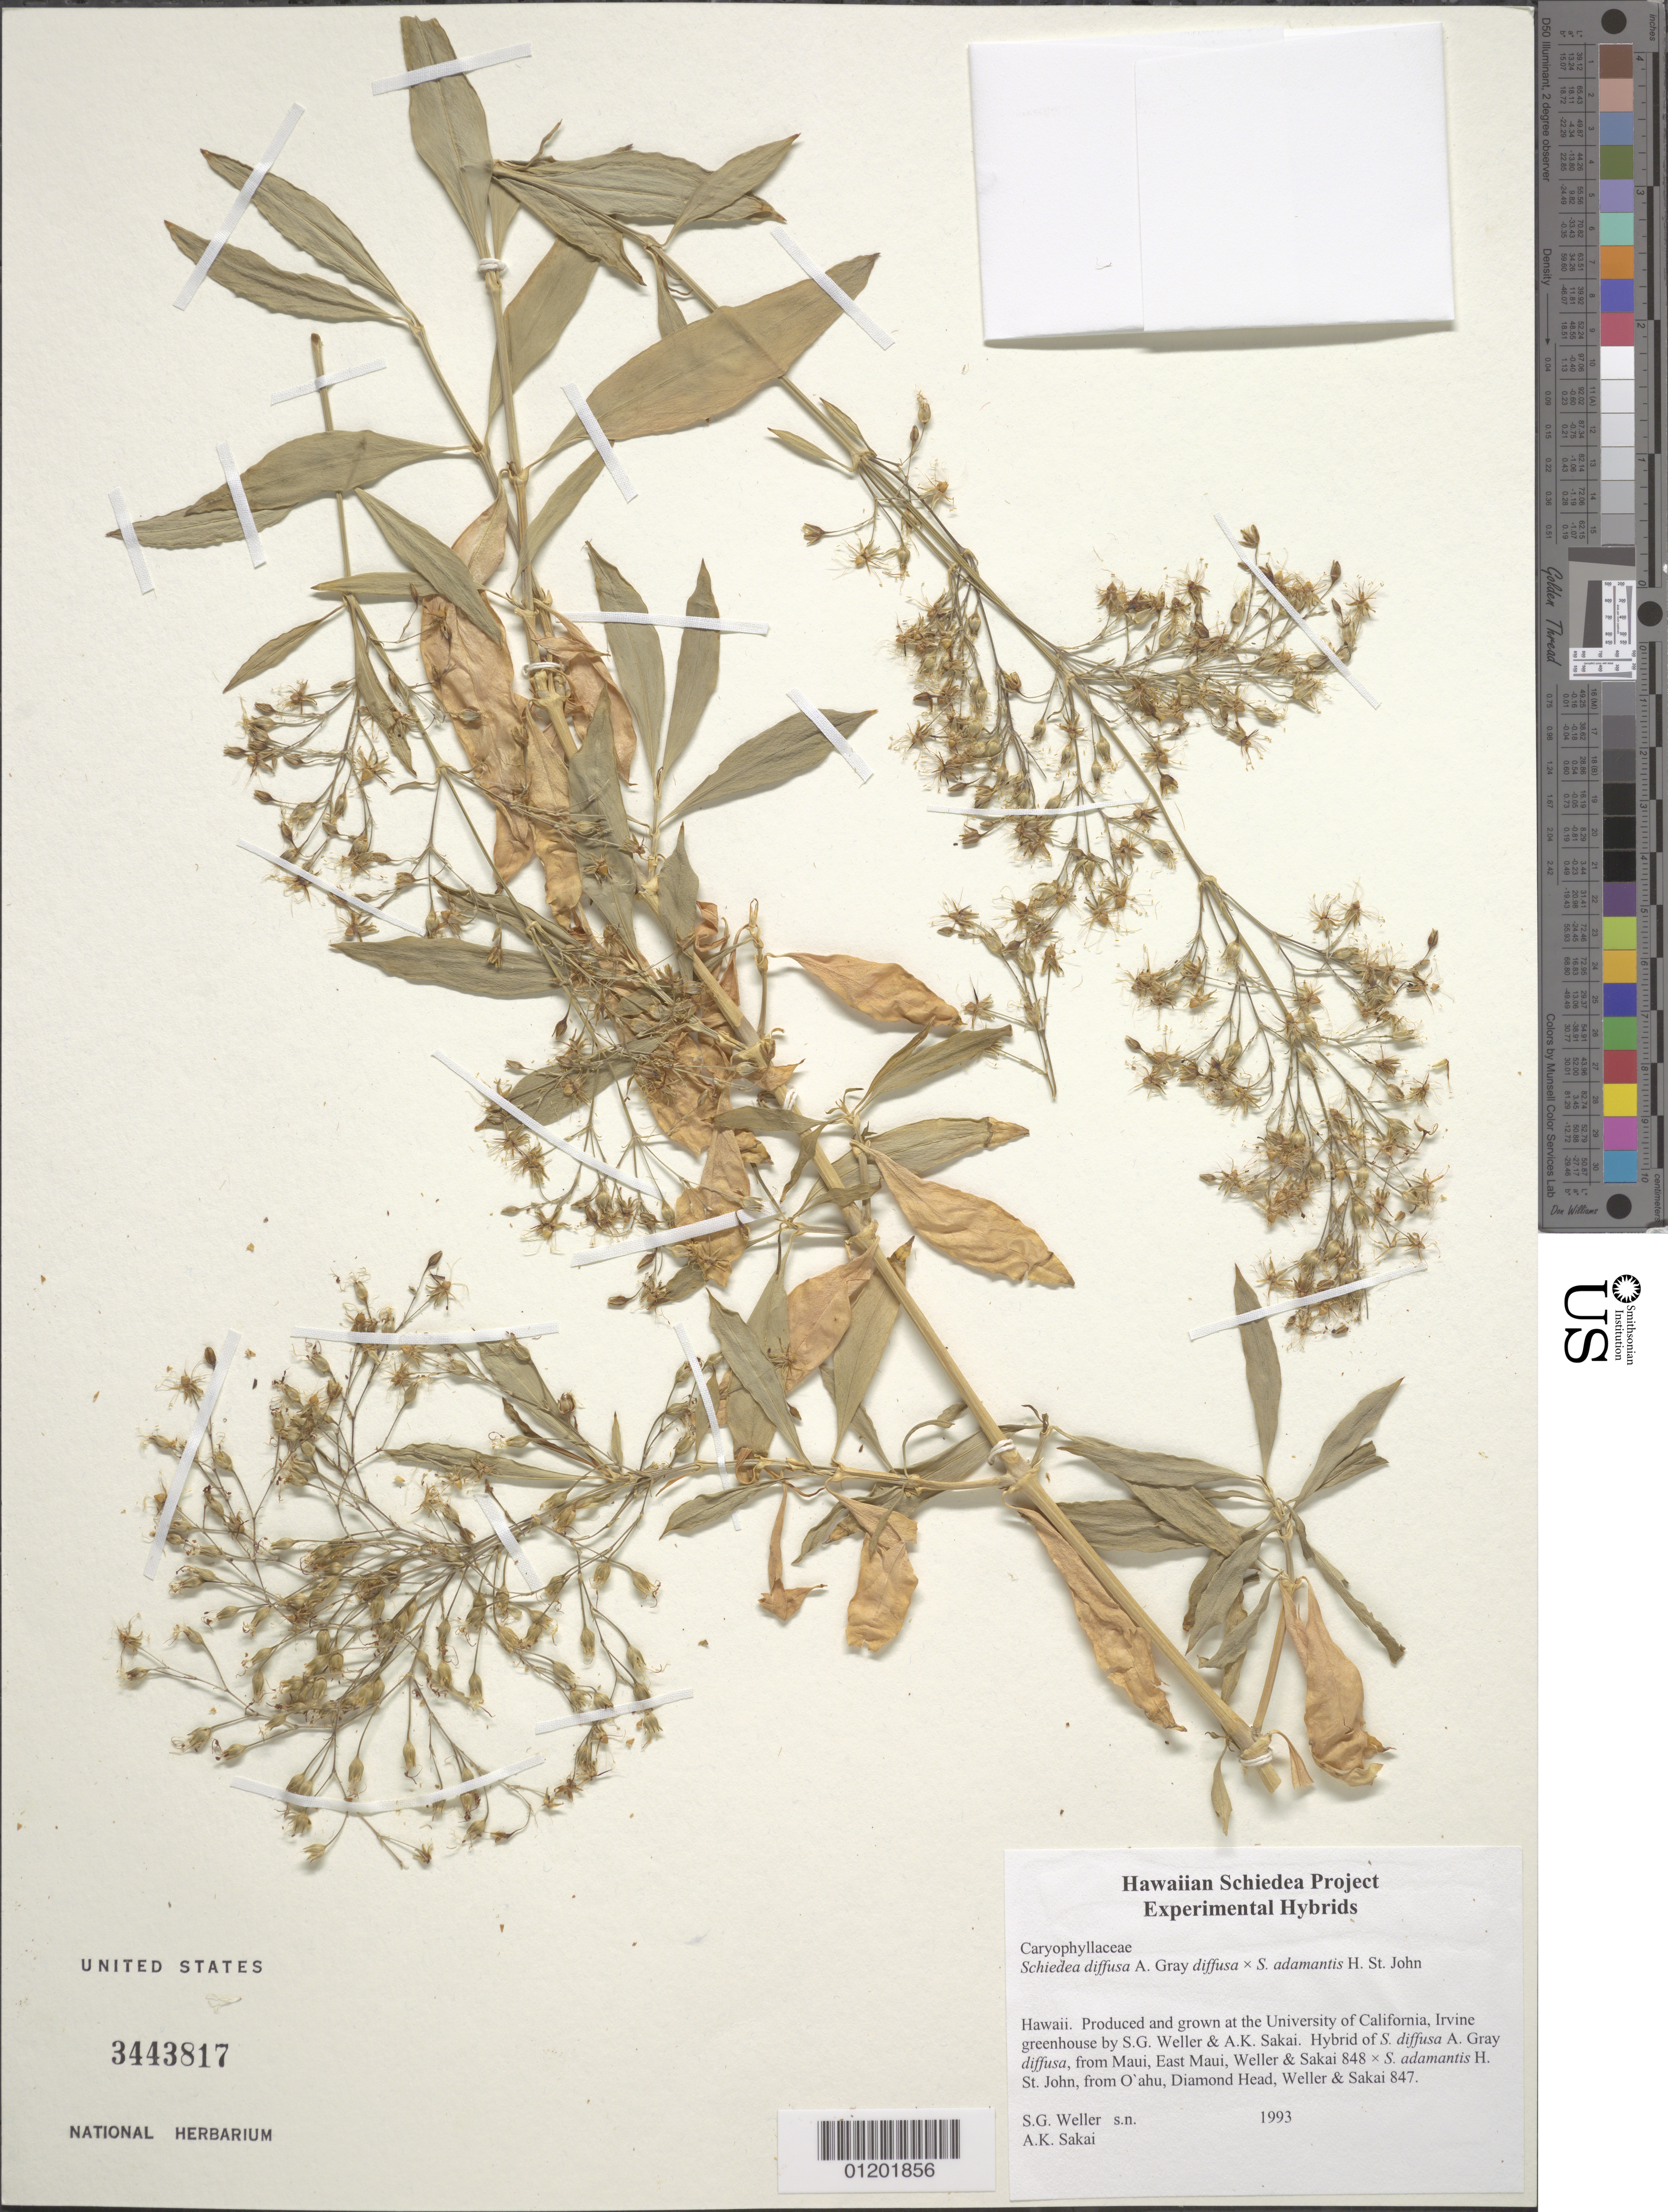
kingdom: Plantae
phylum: Tracheophyta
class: Magnoliopsida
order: Caryophyllales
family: Caryophyllaceae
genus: Schiedea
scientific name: Schiedea adamantis x S. diffusa A. Gray subsp. diffusa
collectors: S. G. Weller & A. Sakai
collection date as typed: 1993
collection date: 1993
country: United States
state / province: California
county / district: Orange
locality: University of California, Irvine greenhouse.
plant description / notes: Hybrid of S. diffusa A. Gray diffusa [from Maui, East Maui, Weller & Sakai 848] x S. adamantis H. St. John [from O'ahu, Diamond Head, Weller & Sakai 847.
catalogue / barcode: US 3443817